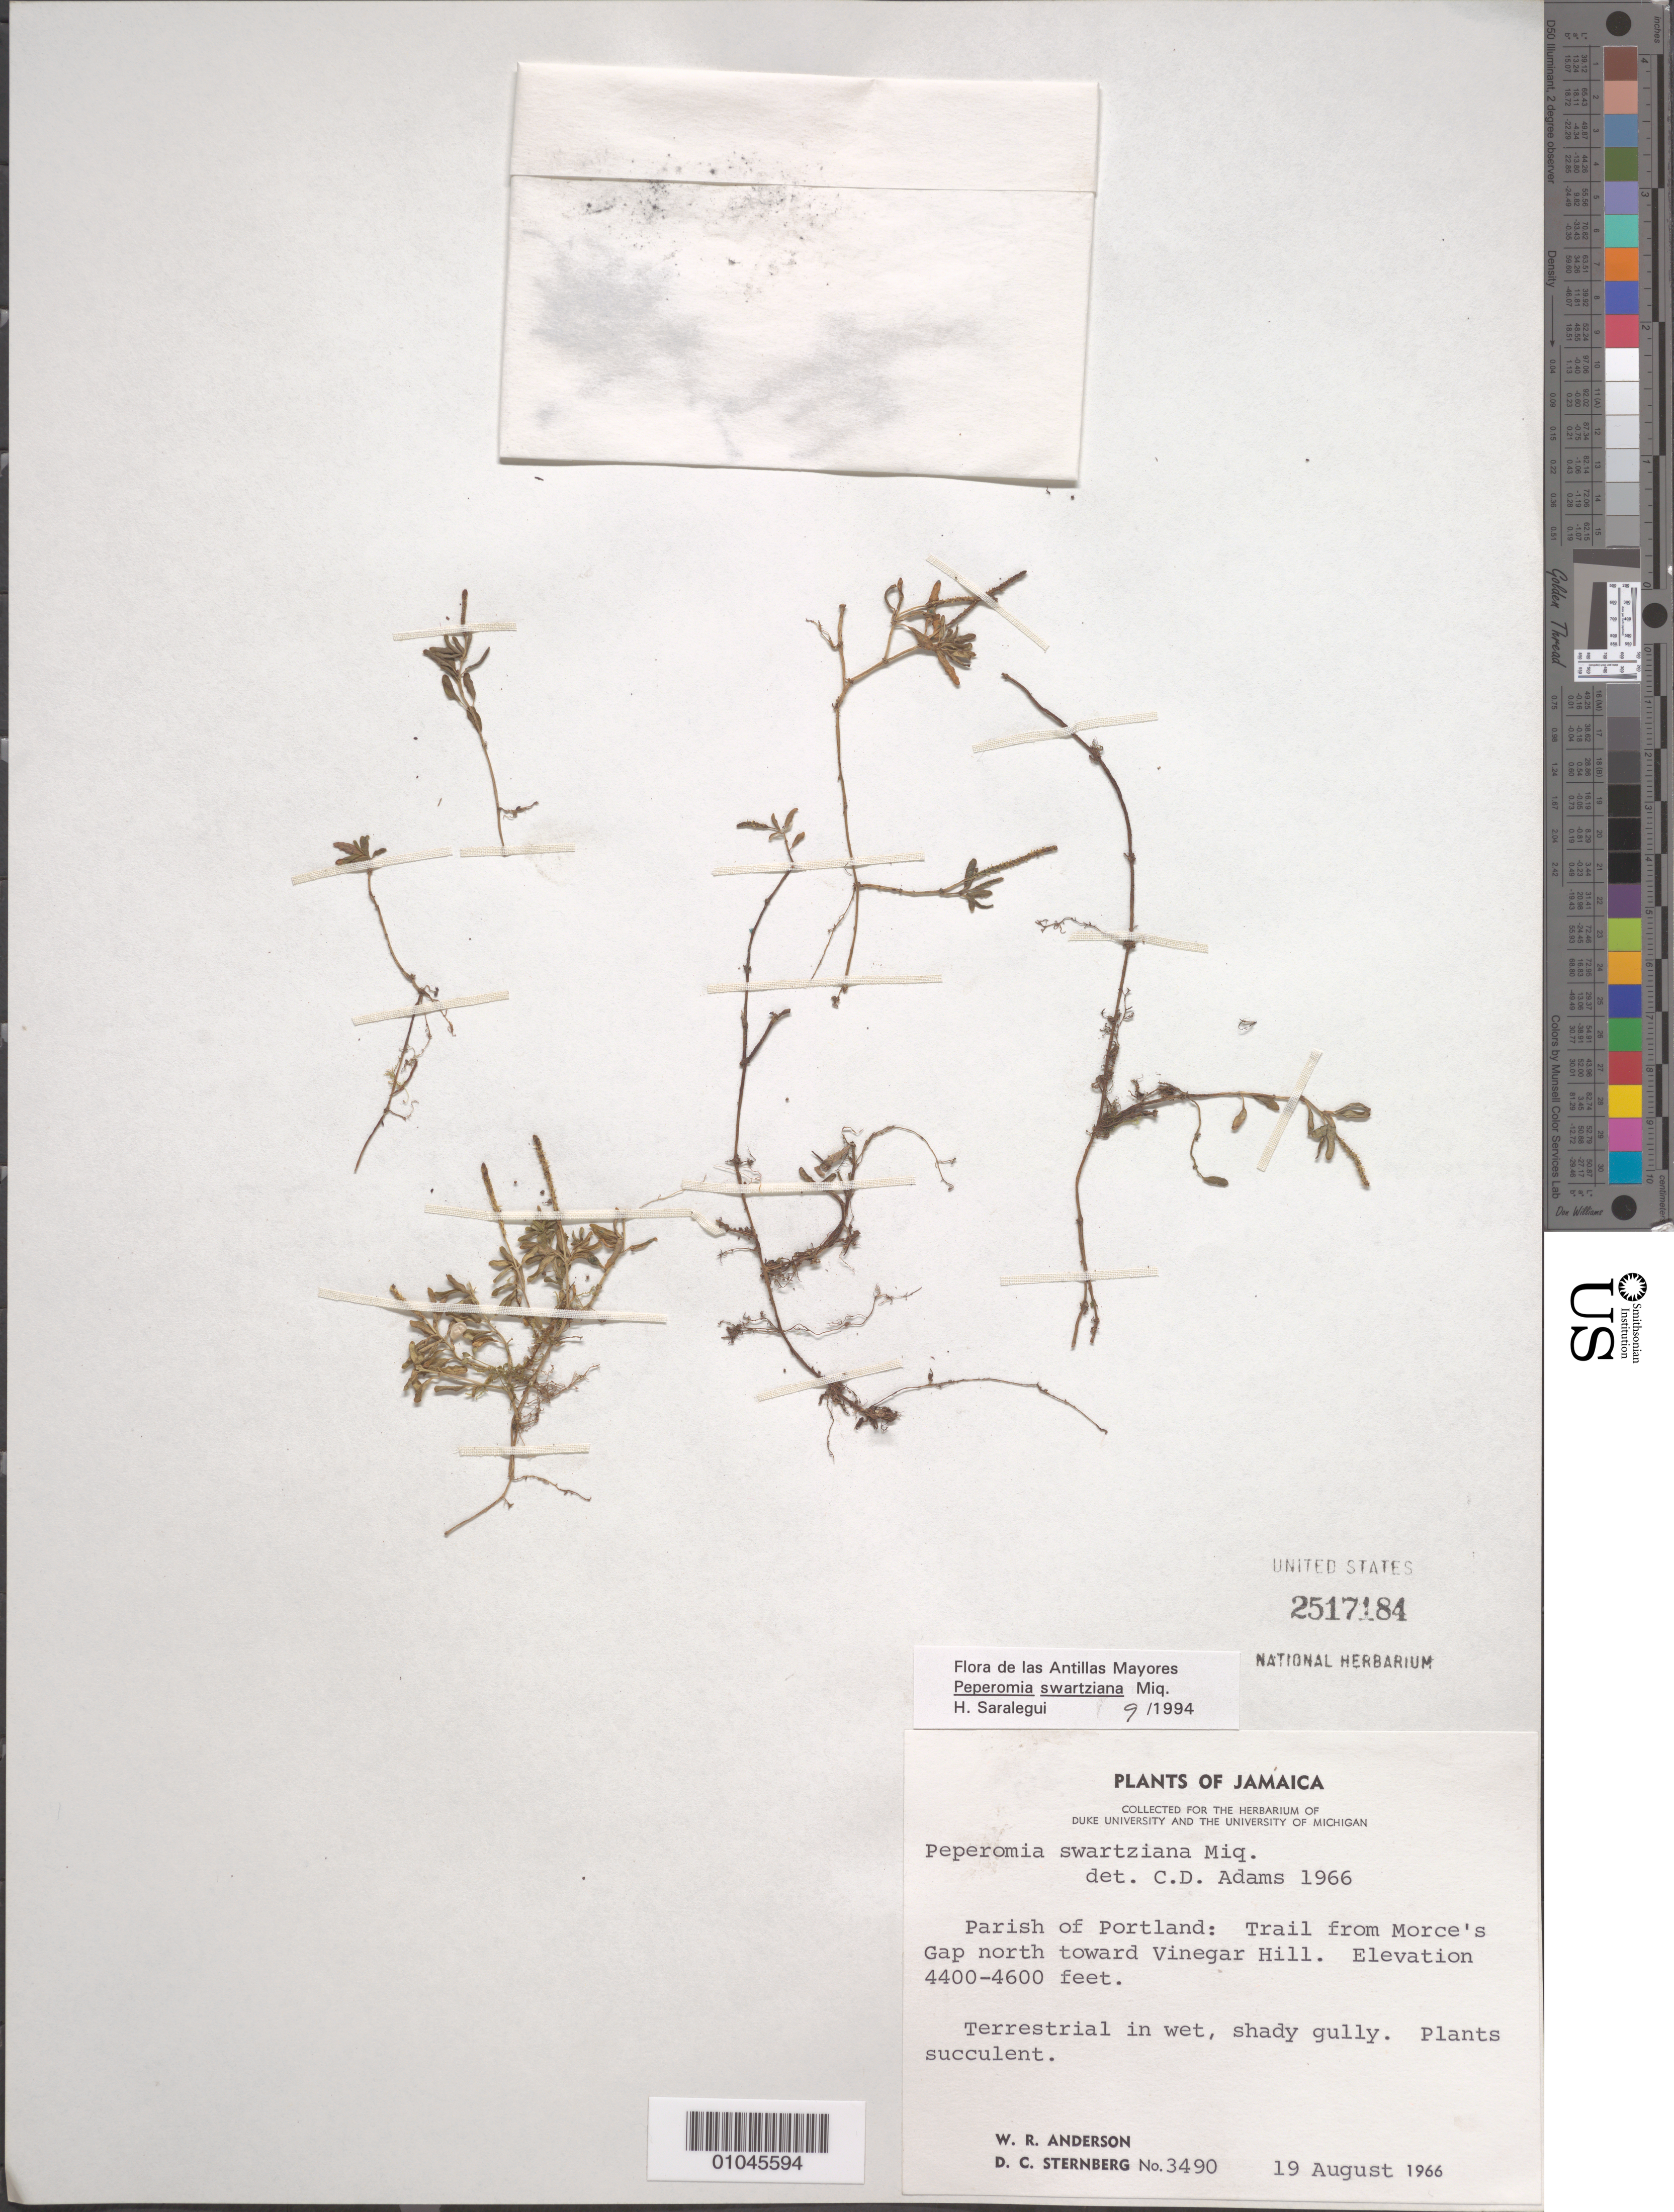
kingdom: Plantae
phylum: Tracheophyta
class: Magnoliopsida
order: Piperales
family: Piperaceae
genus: Peperomia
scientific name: Peperomia stellata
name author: (Sw.) A. Dietr.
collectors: W. R. Anderson & D. Sternberg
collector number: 3490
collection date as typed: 19 Aug 1966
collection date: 1966-08-19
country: Jamaica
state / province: Portland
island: Jamaica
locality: Parish of Portland: Trail from Morce's Gap North toward Vinegar Hill.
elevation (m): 1341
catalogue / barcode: US 2517184